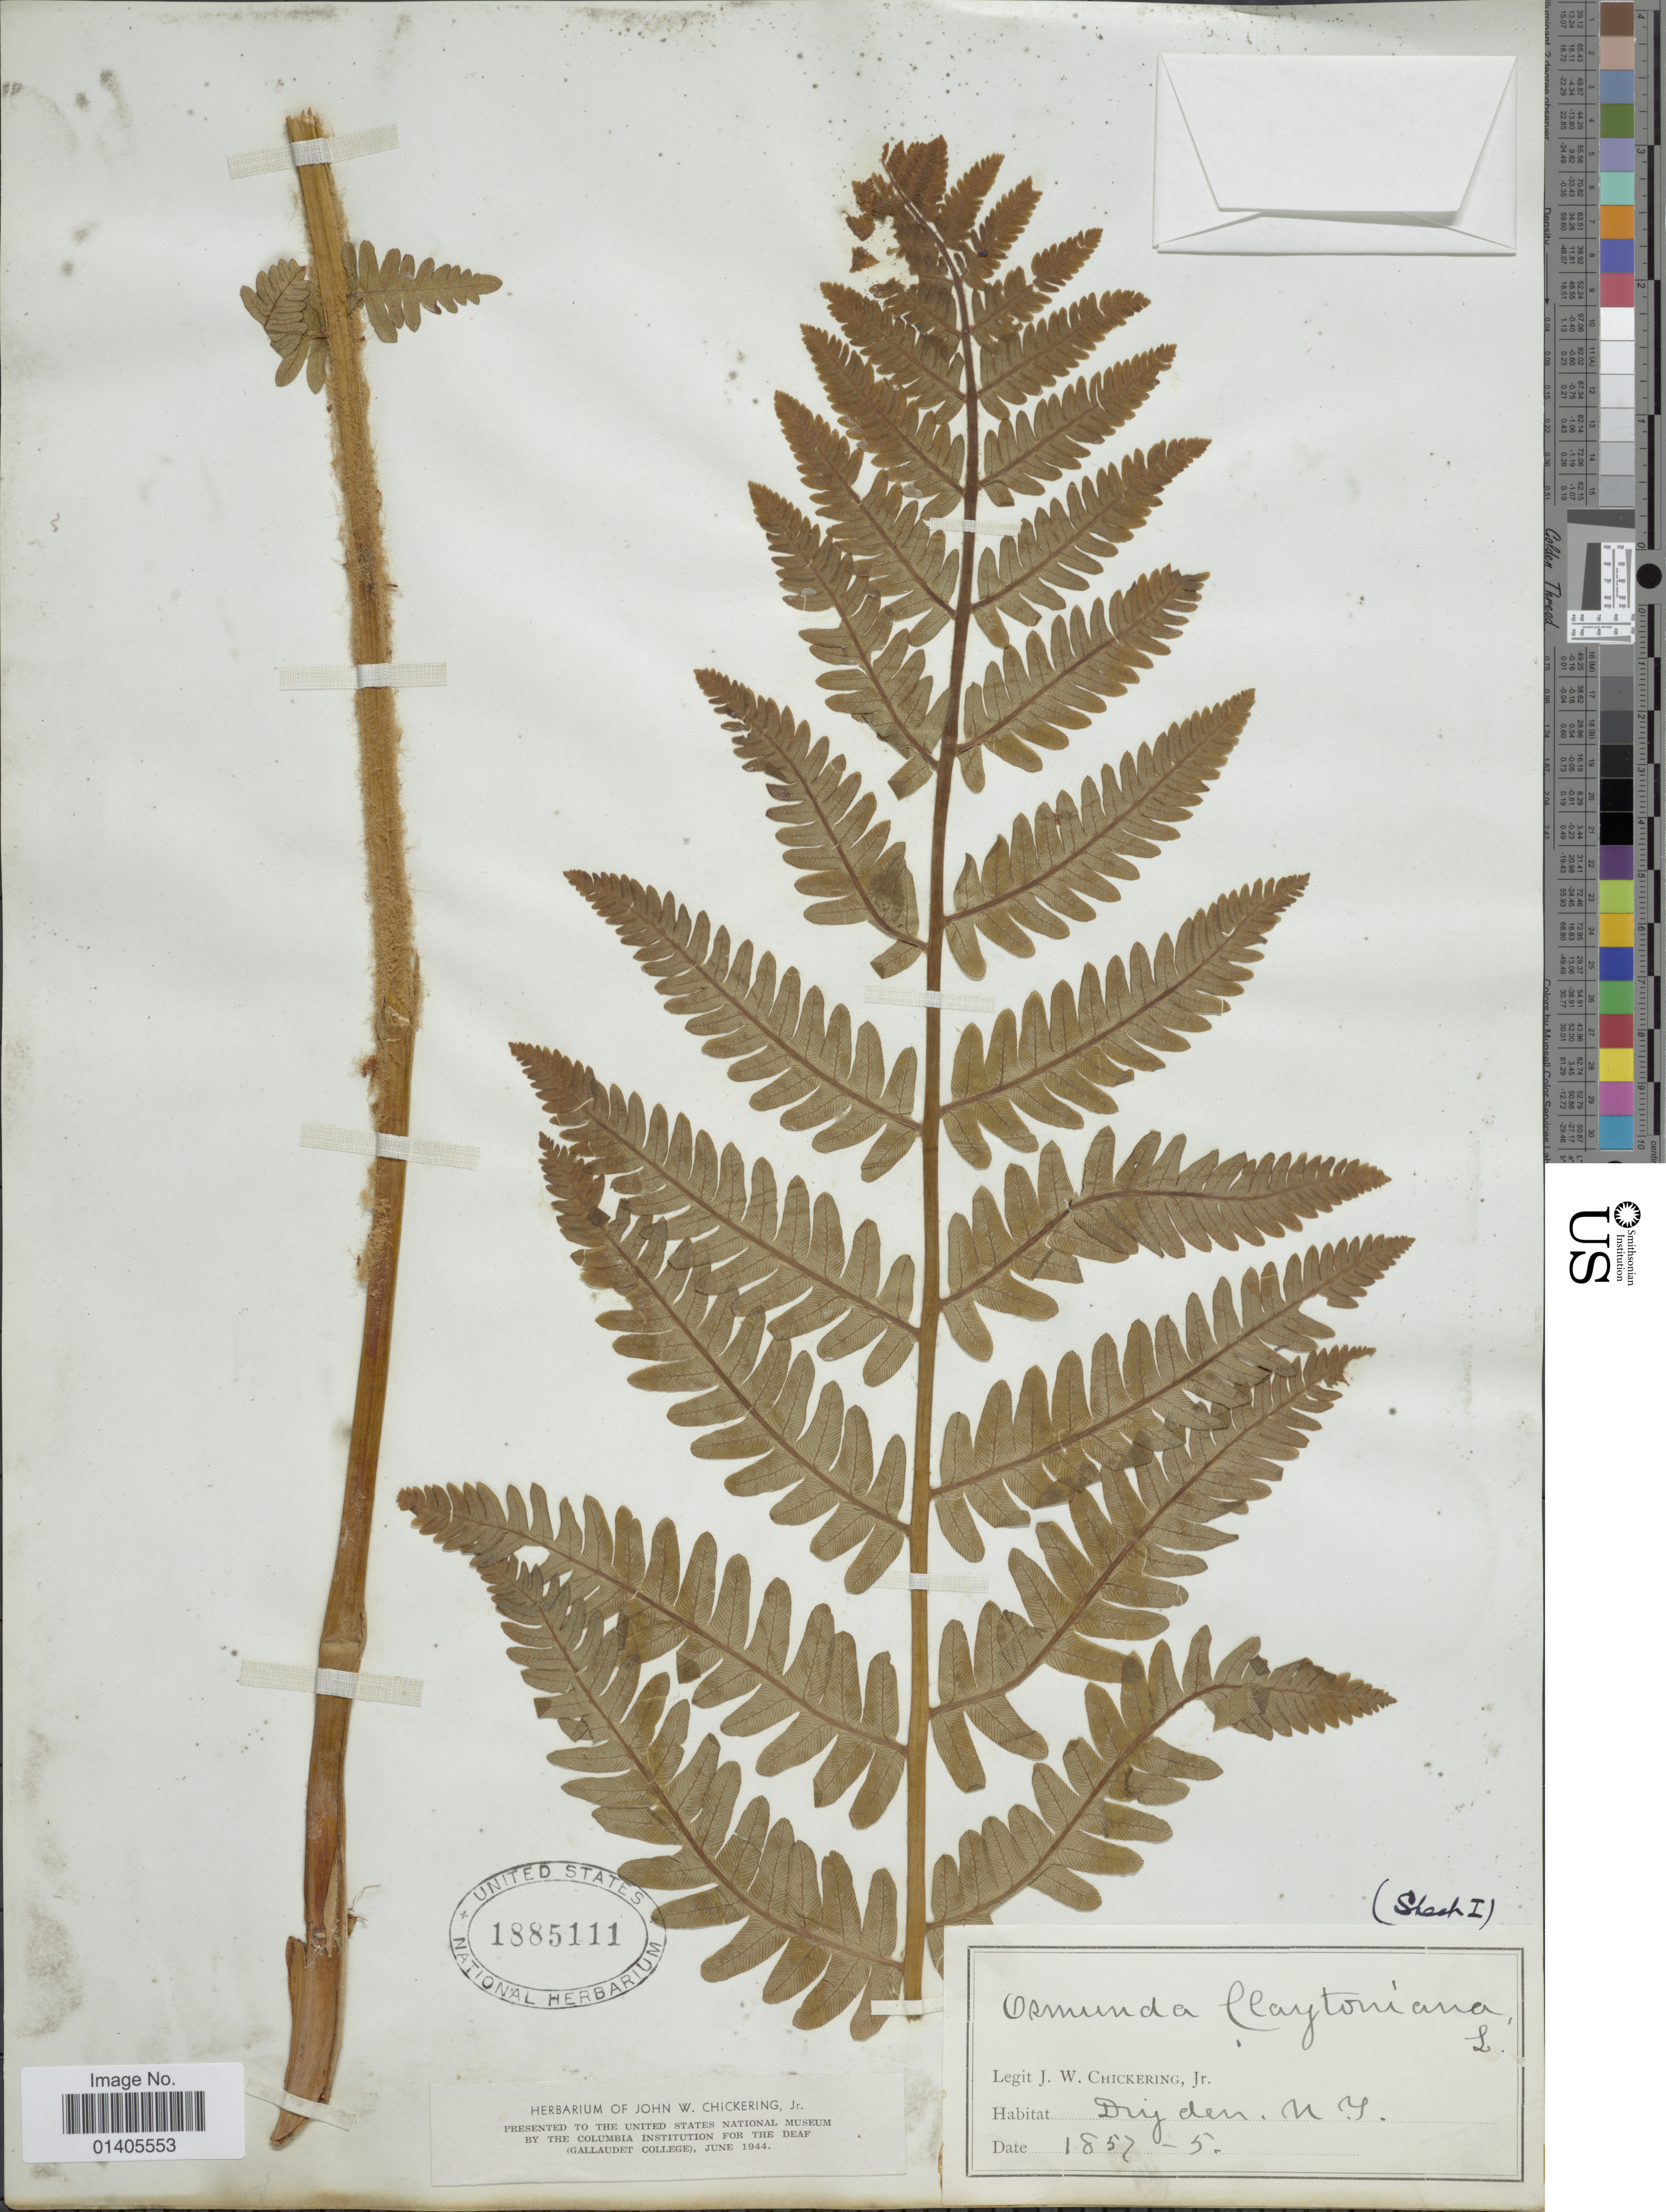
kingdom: Plantae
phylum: Tracheophyta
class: Polypodiopsida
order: Osmundales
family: Osmundaceae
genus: Osmunda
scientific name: Osmunda claytoniana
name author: (L.) Tagawa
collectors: J. W. Chickering Jr.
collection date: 1857-05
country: United States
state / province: New York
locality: Dryden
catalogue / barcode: US 1885111